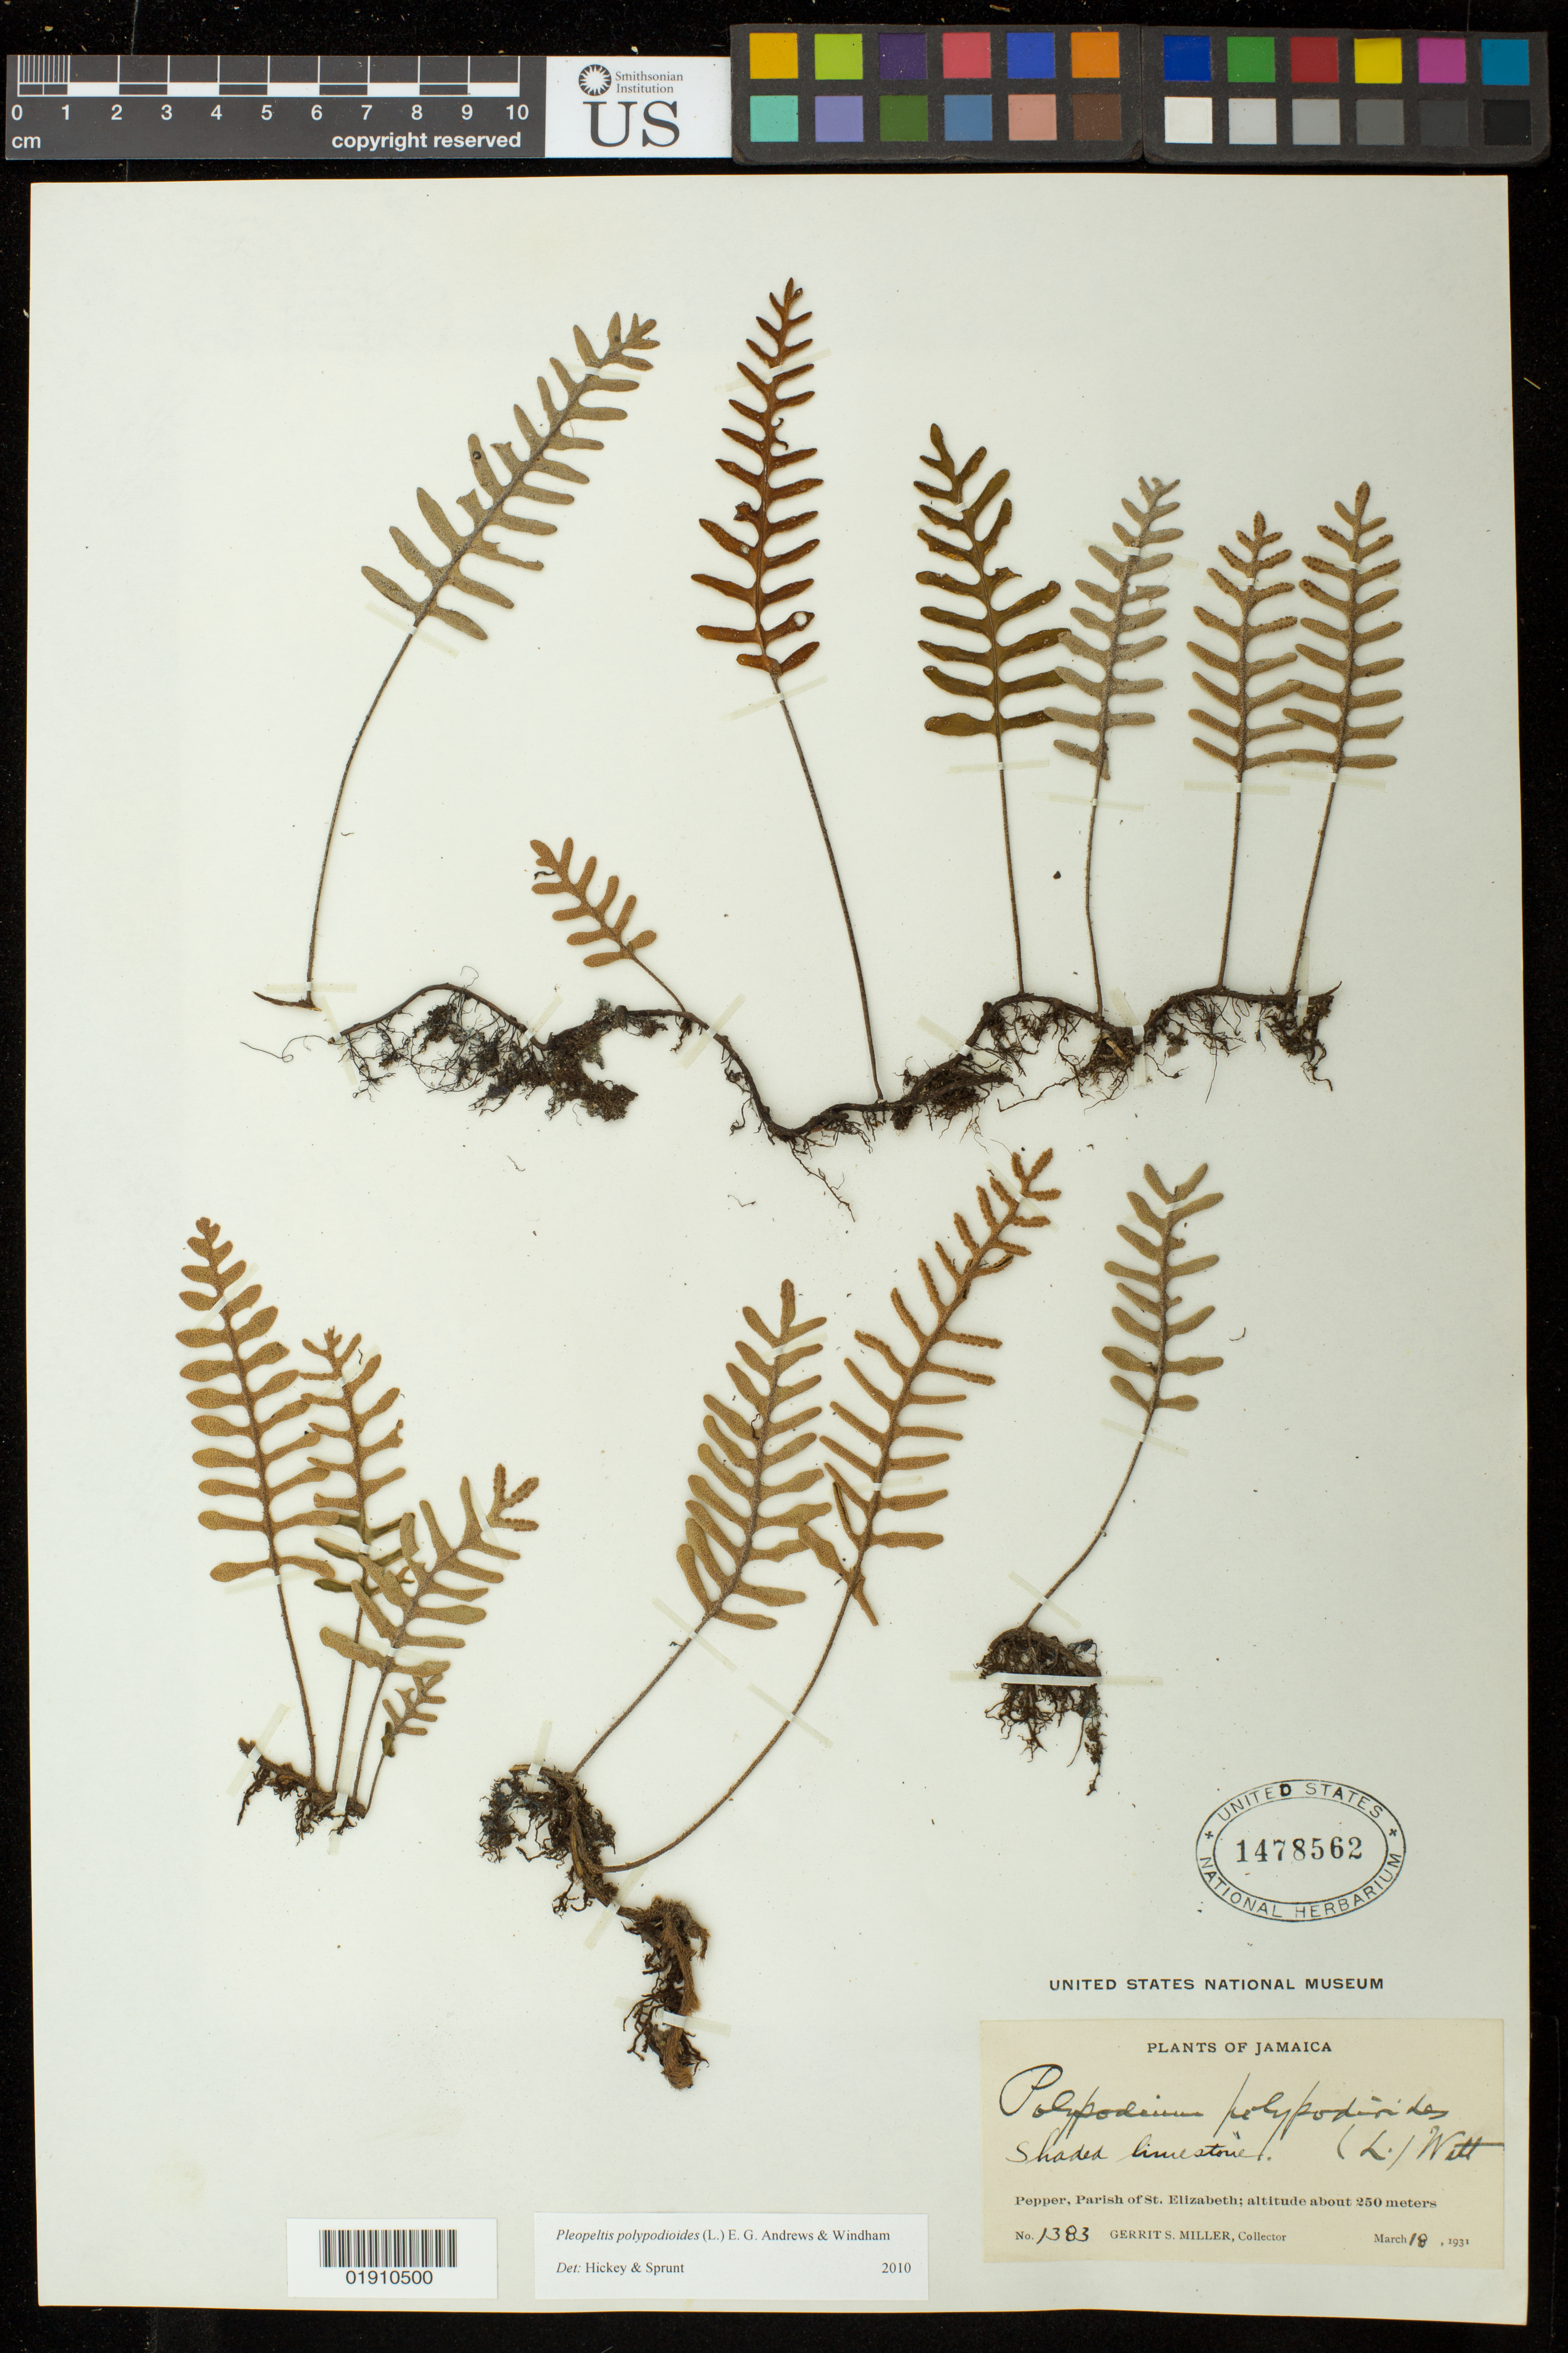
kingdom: Plantae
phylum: Tracheophyta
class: Polypodiopsida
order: Polypodiales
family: Polypodiaceae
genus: Pleopeltis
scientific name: Pleopeltis polypodioides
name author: (L.) E.G. Andrews & Windham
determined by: Sprunt, S. V.; Hickey, R. J.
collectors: G. S. Miller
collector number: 1383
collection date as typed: March 18, 1931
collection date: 1931-03-18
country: Jamaica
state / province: Saint Elizabeth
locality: Pepper, Parish of St. Elizabeth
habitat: Shaded limestone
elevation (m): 250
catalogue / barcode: US 1478562